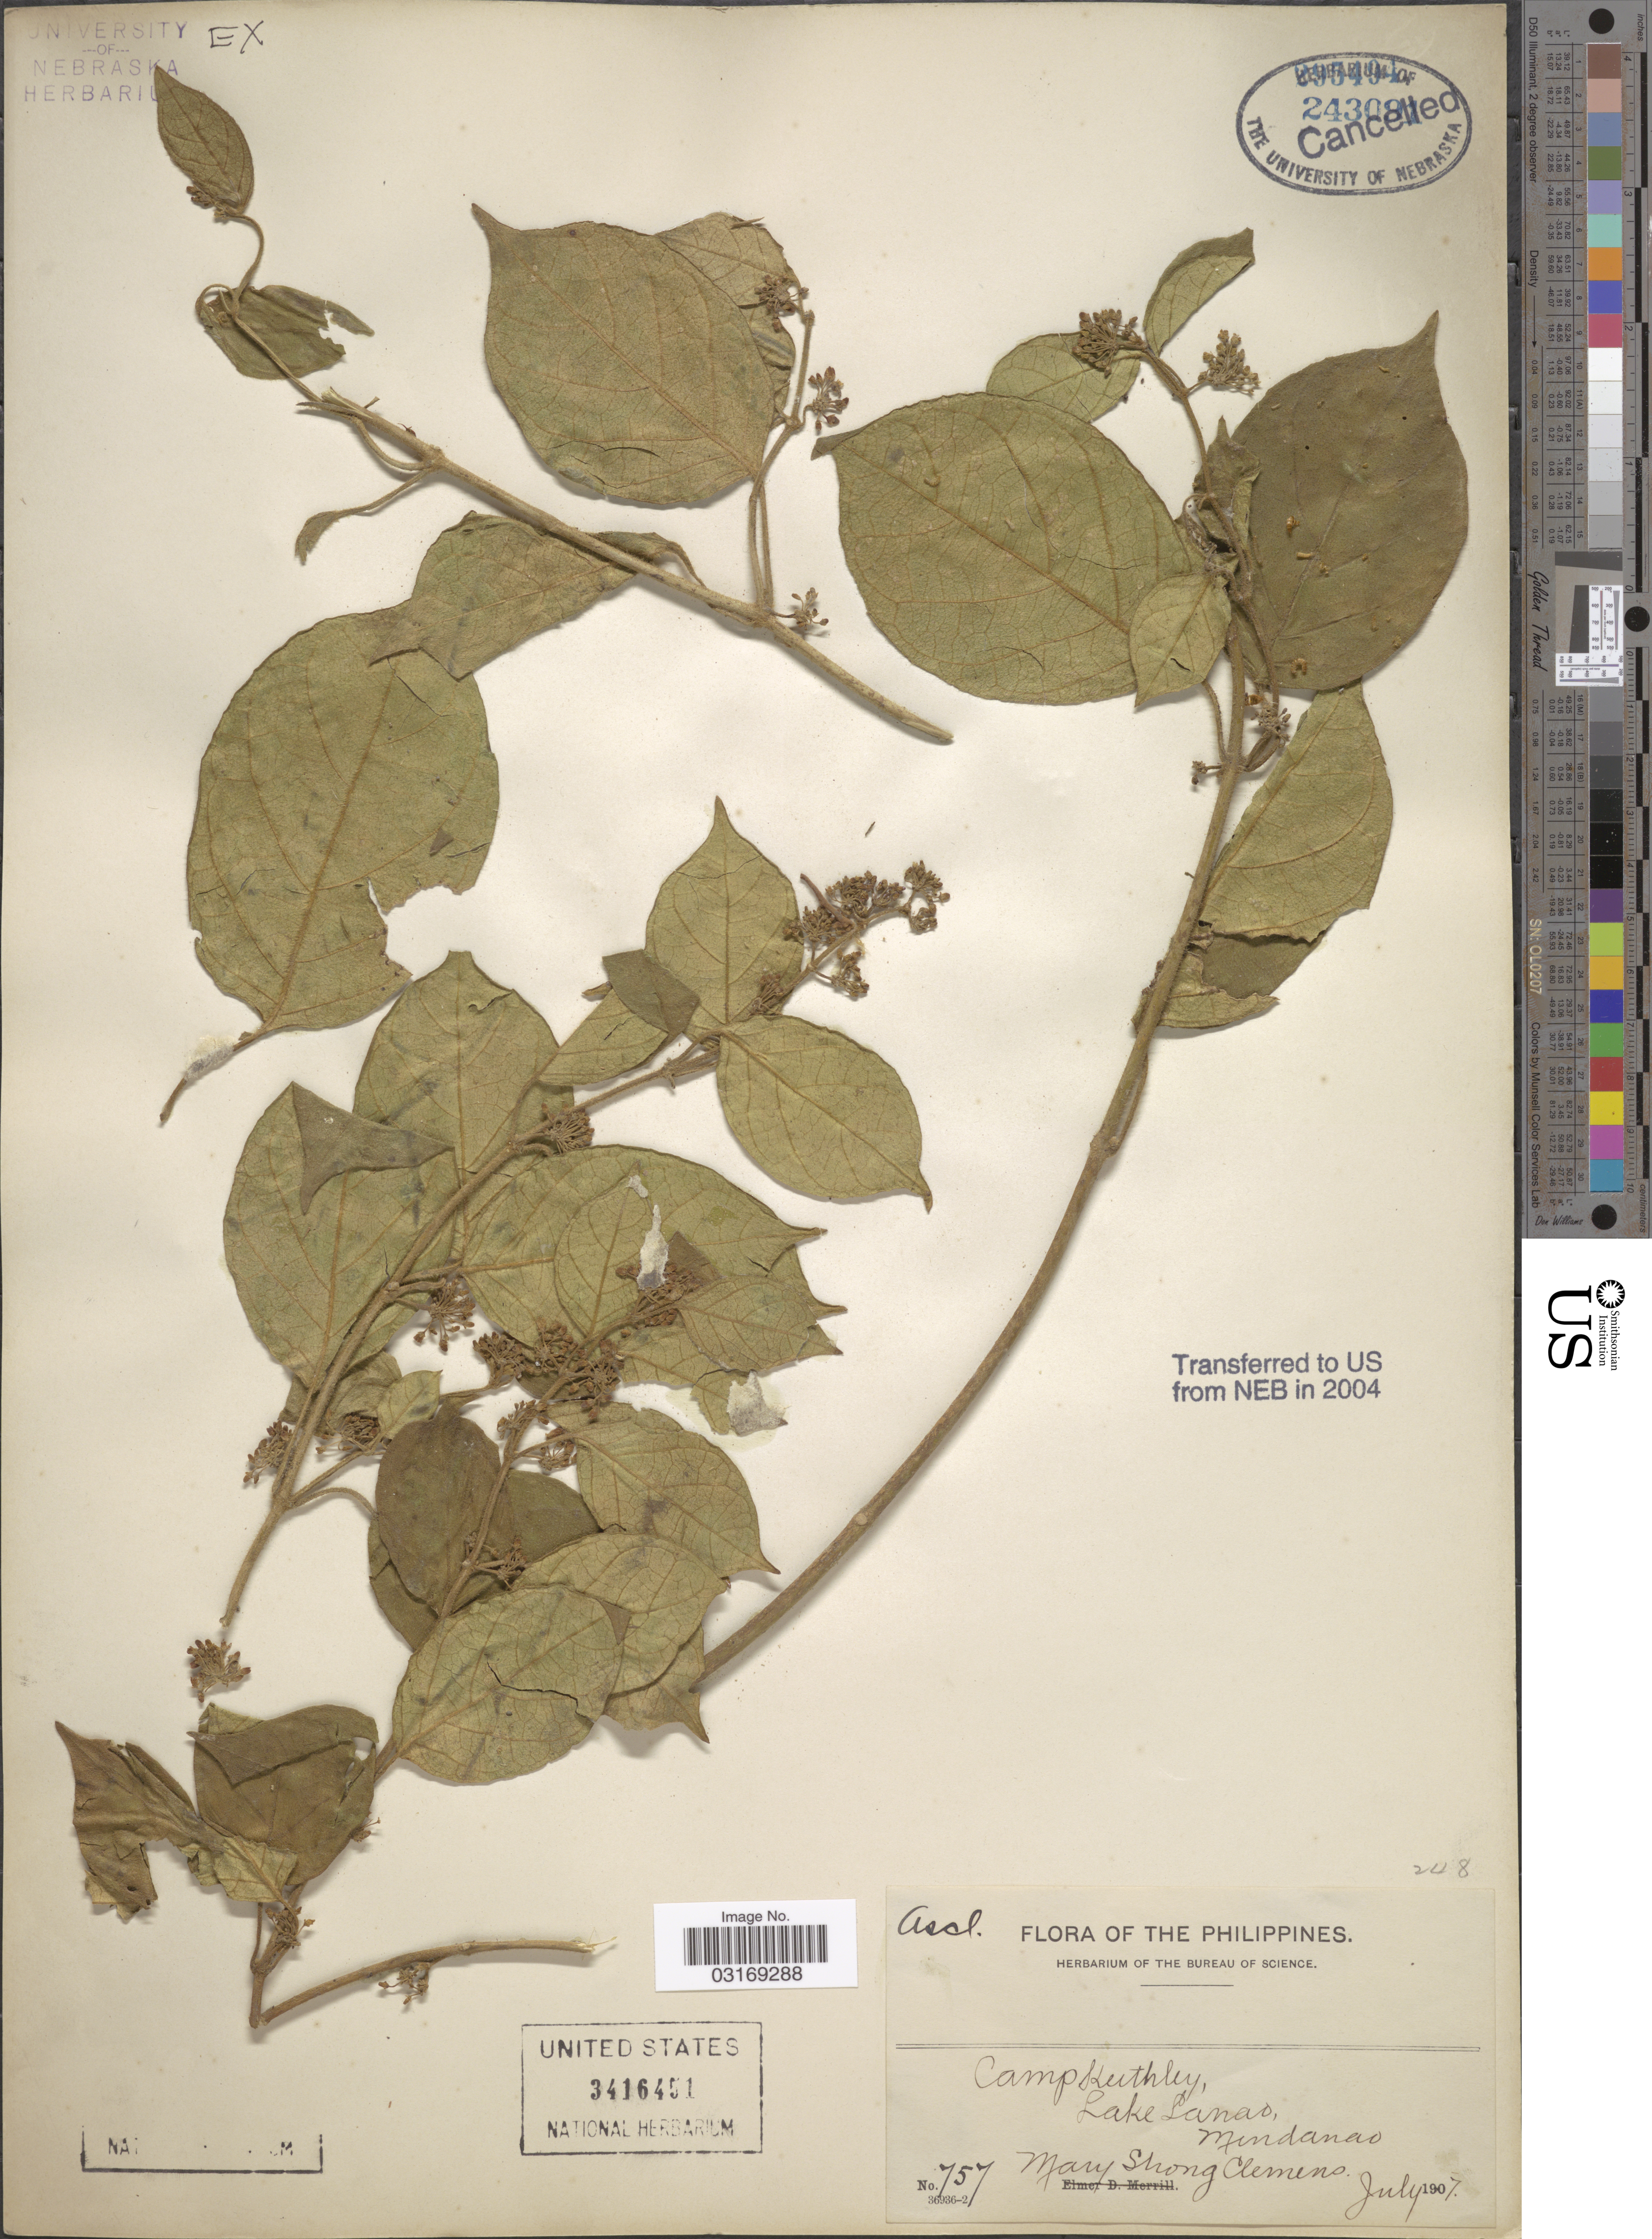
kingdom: Plantae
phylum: Tracheophyta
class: Magnoliopsida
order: Gentianales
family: Apocynaceae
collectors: M. S. Clemens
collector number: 757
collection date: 1907-07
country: Philippines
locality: Camp Keithley, Lake Lanao, Mindanao.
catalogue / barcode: US 3416451